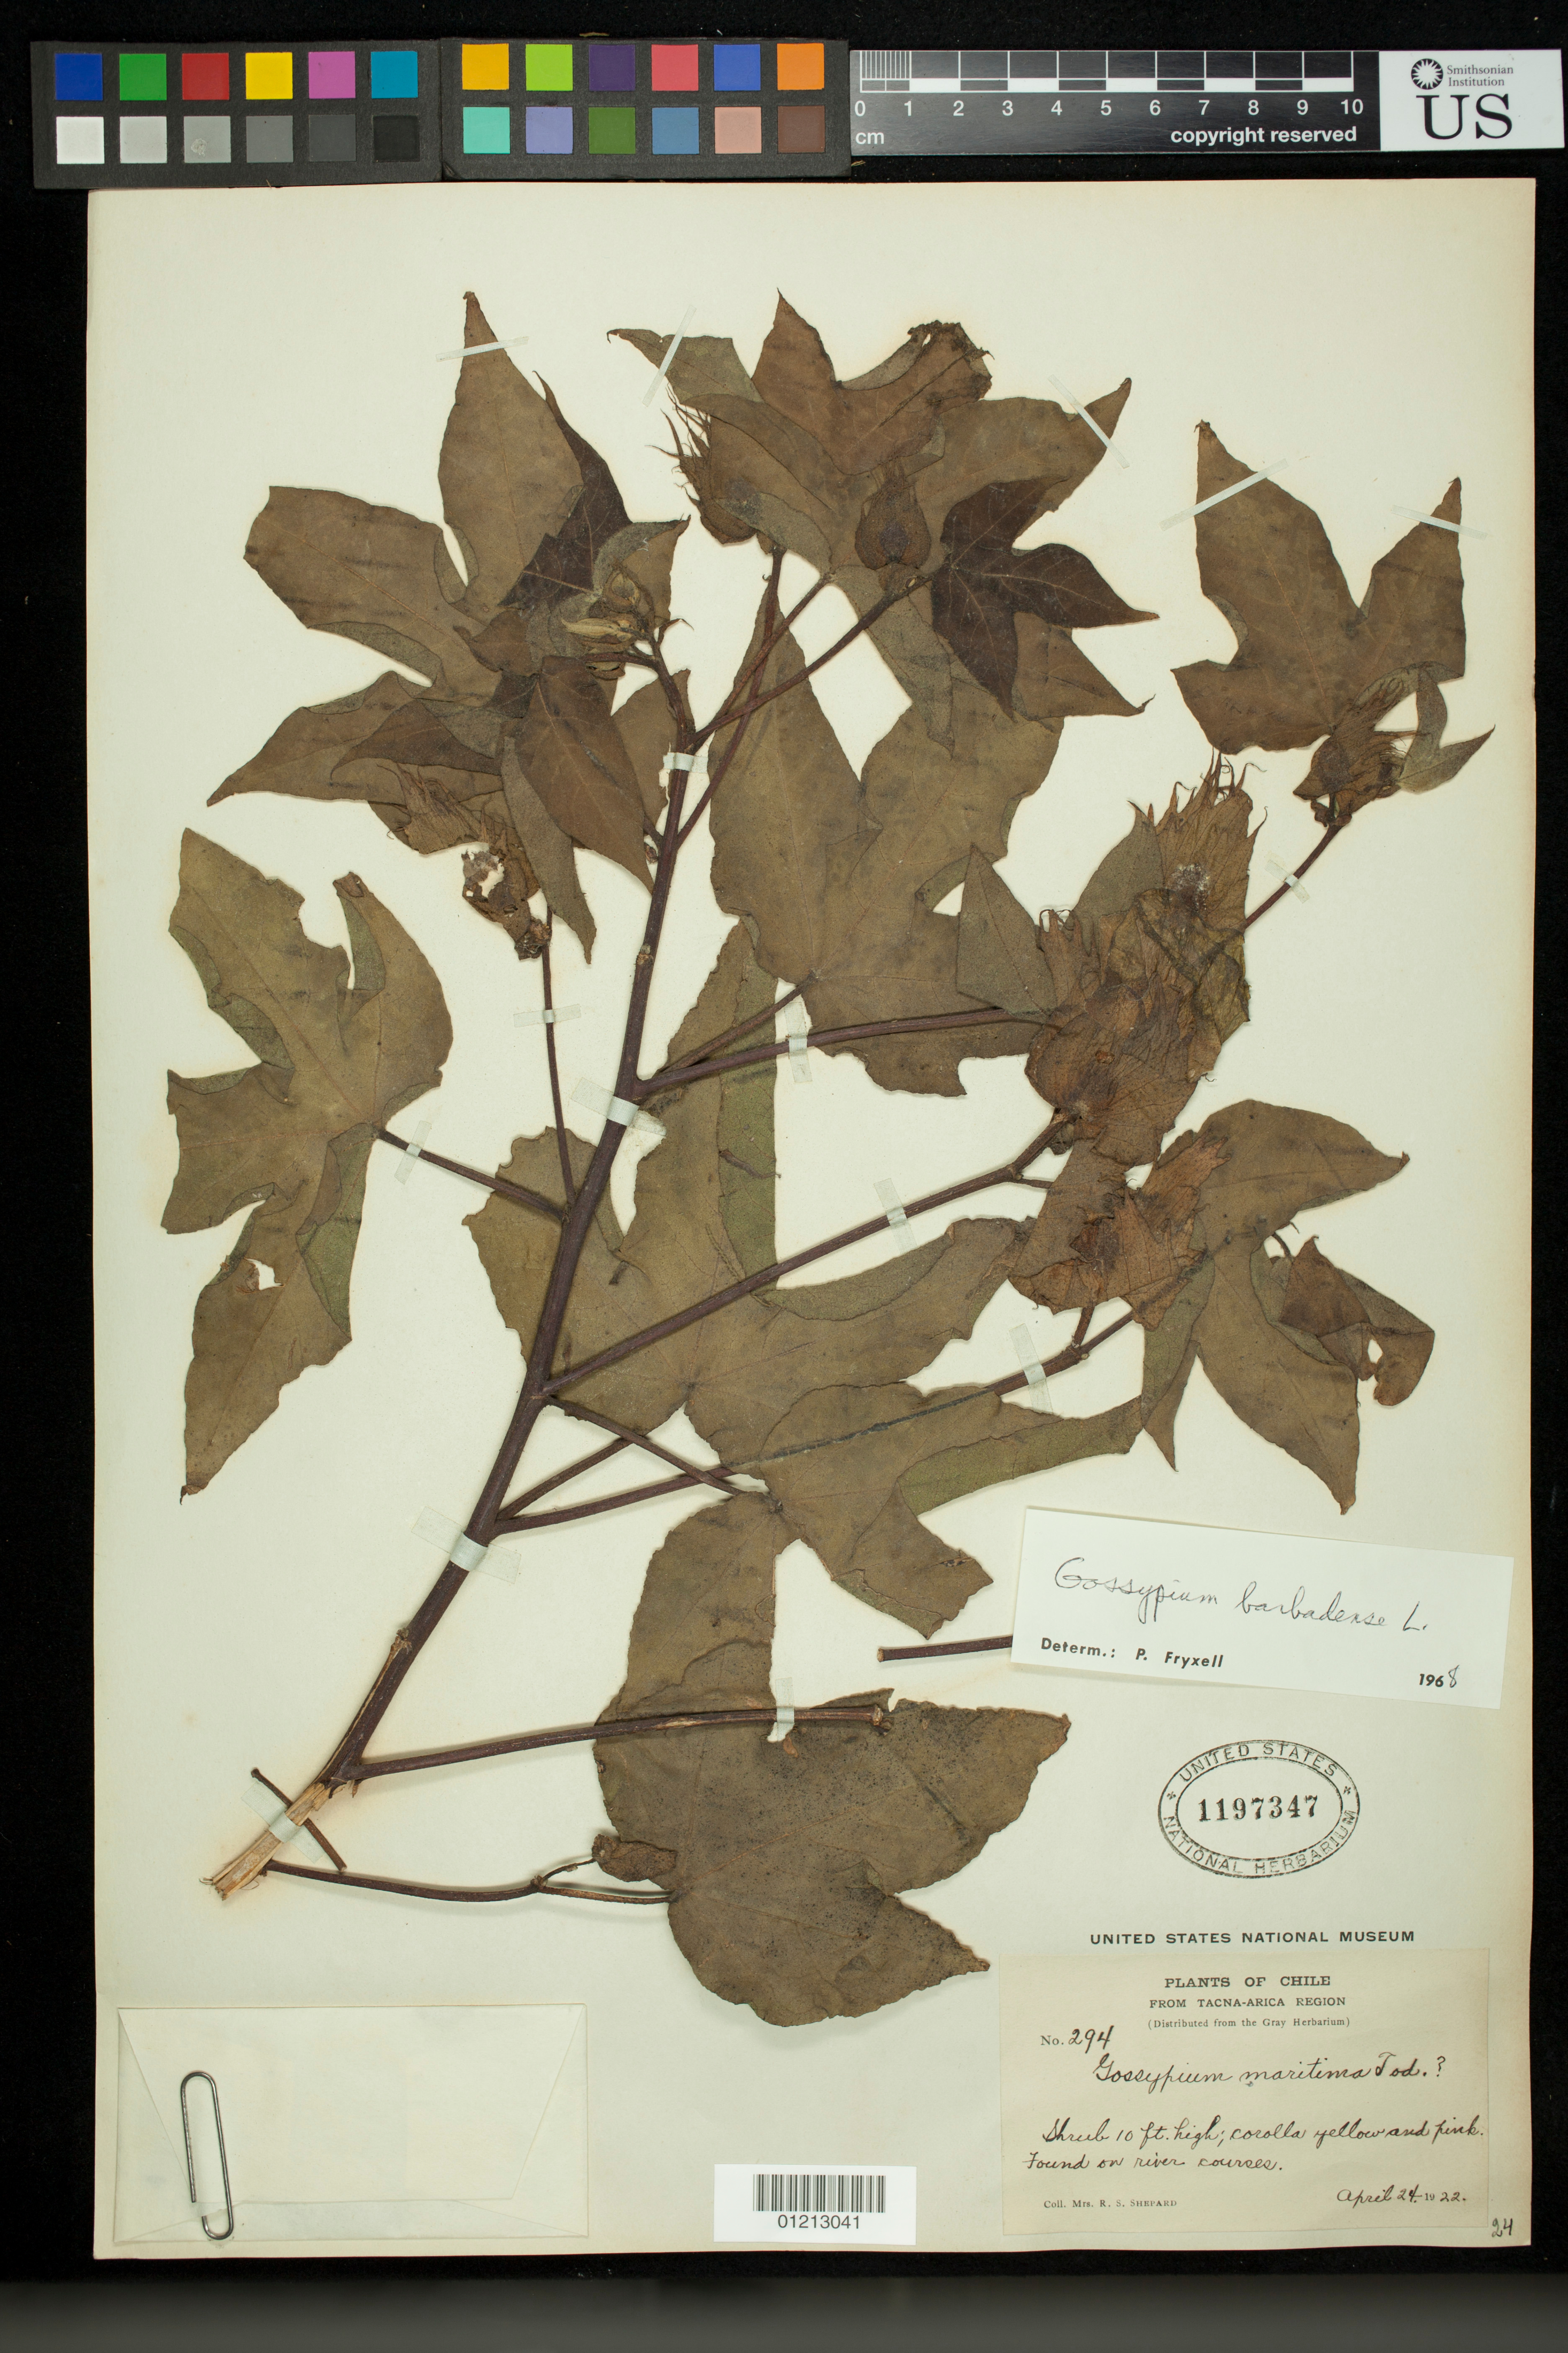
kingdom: Plantae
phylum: Tracheophyta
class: Magnoliopsida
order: Malvales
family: Malvaceae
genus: Gossypium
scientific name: Gossypium peruvianum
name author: Cav.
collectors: R. S. Shepard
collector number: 294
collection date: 1922-04-24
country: Chile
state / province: Arica y Parinacota (XV)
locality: Tacna-Arica Region. Found on river courses.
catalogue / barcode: US 1197347